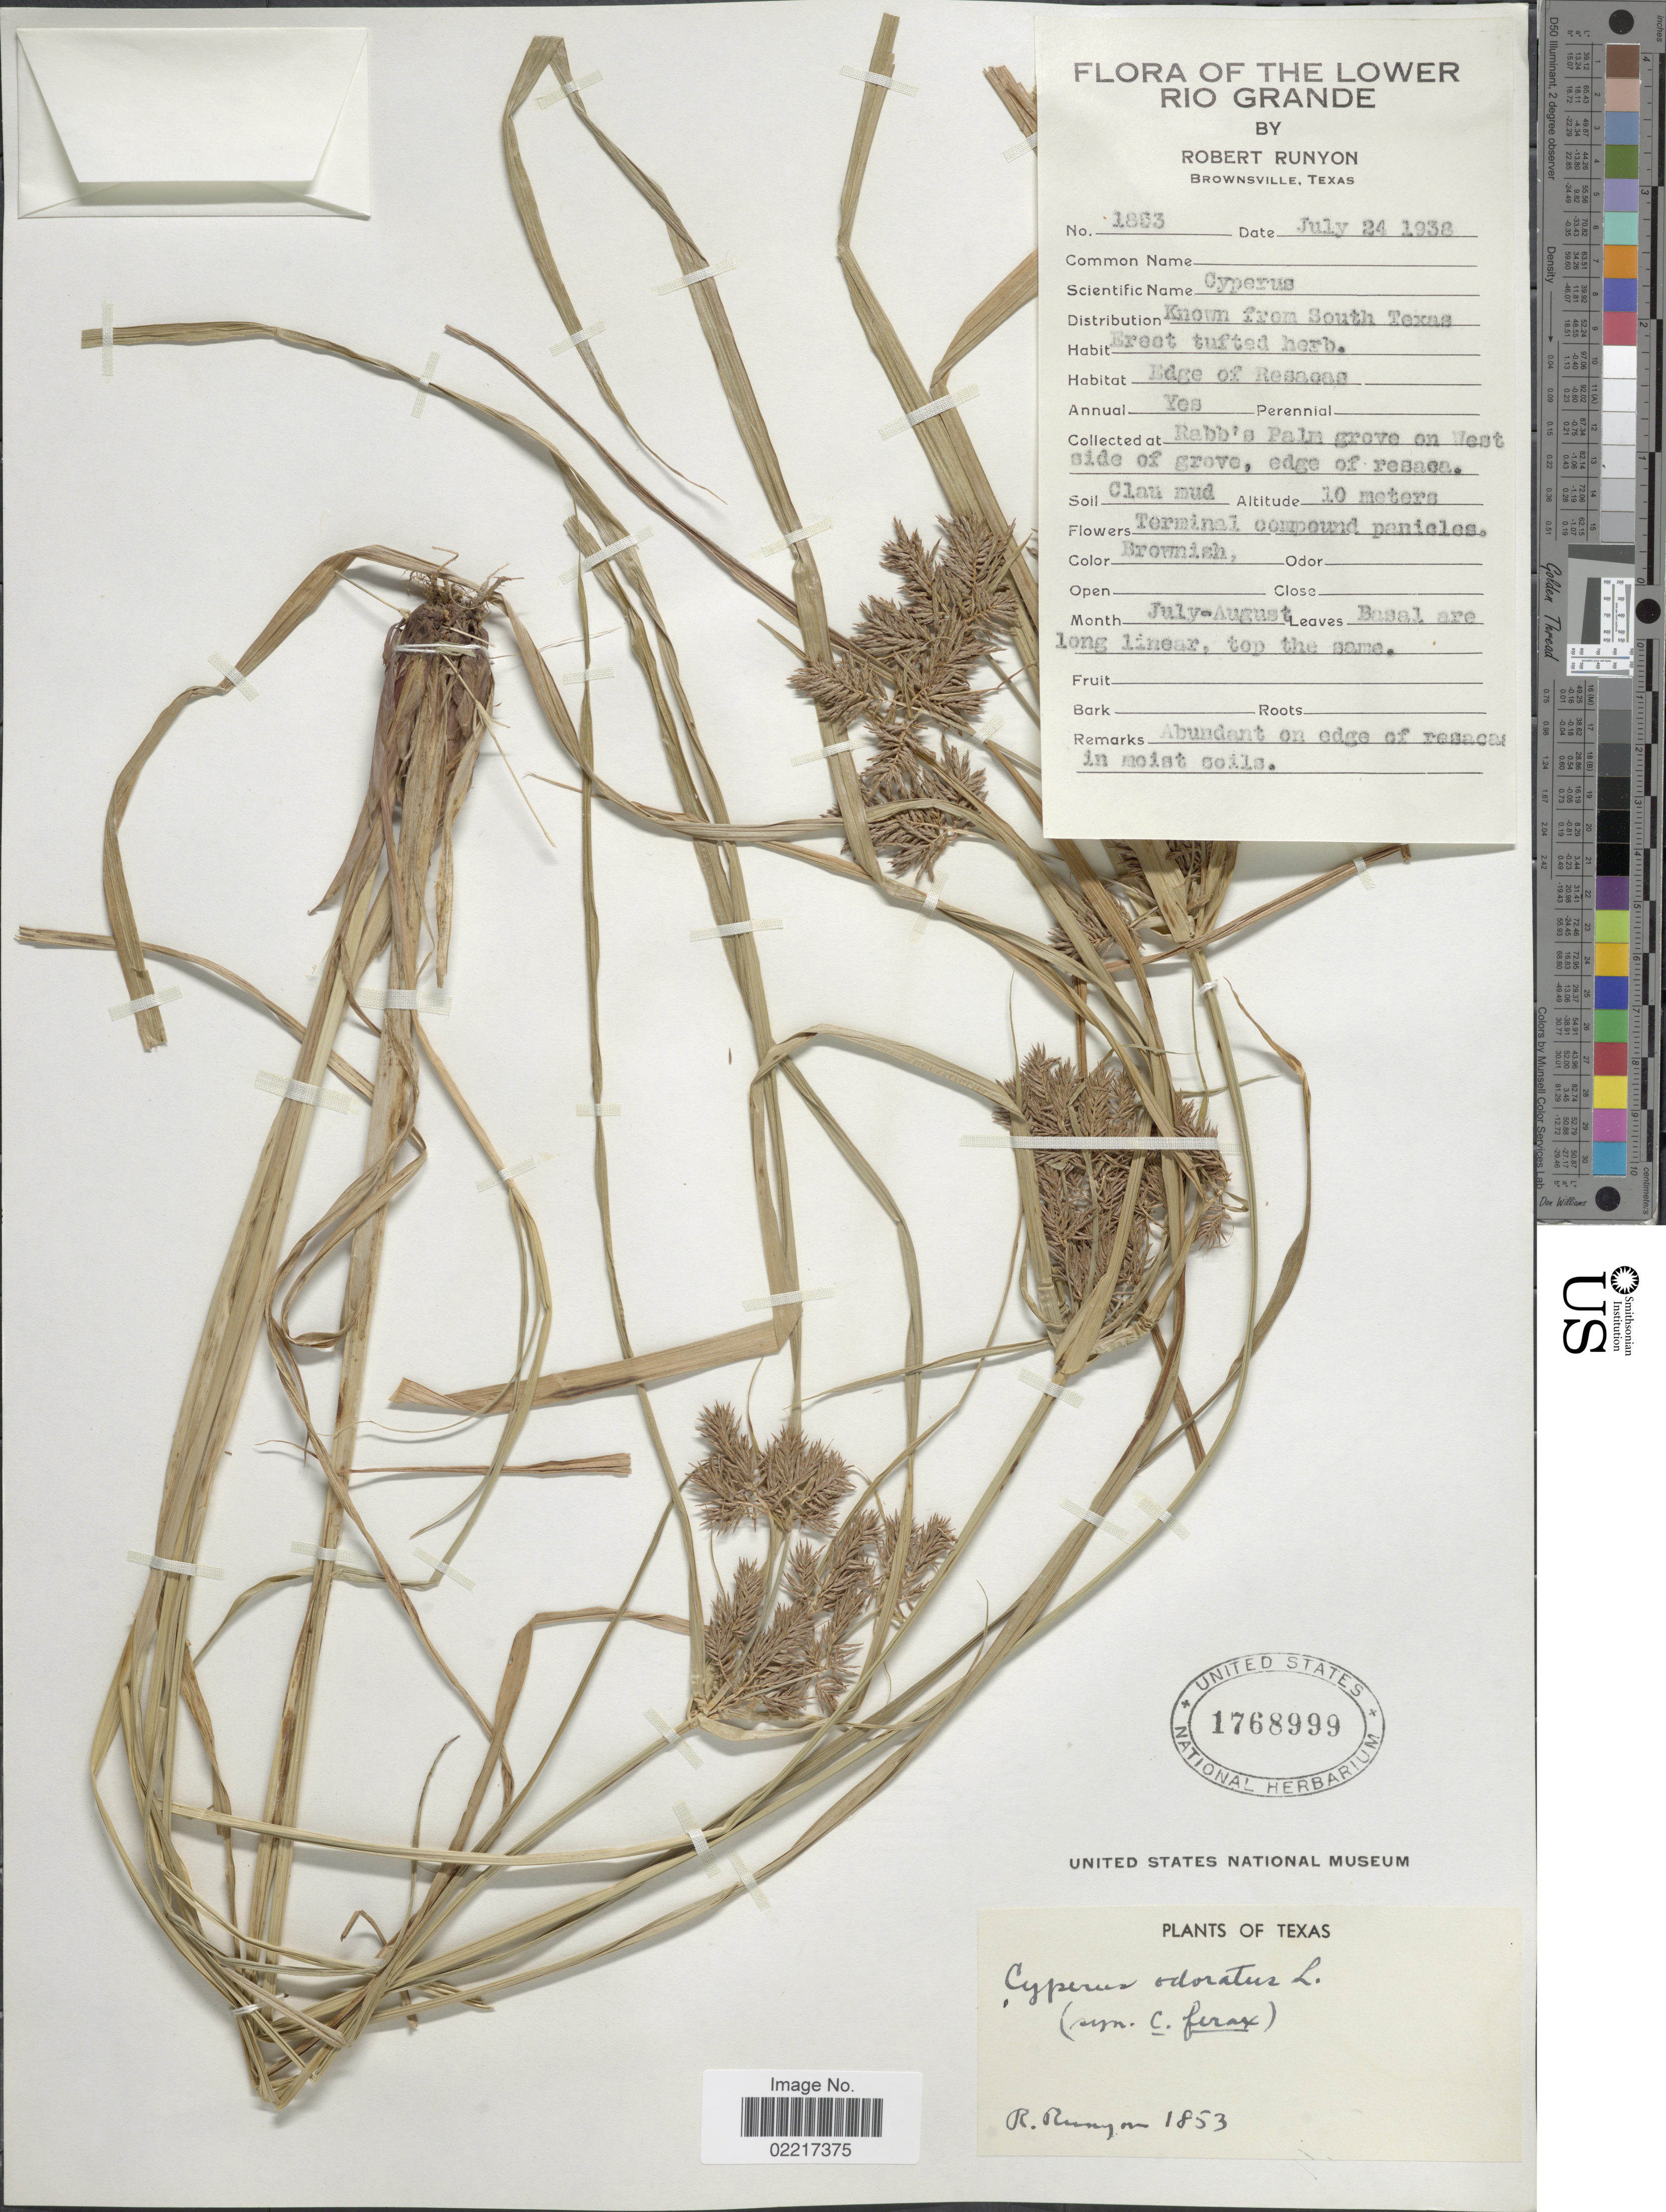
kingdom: Plantae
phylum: Tracheophyta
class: Liliopsida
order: Poales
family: Cyperaceae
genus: Cyperus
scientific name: Cyperus odoratus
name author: L.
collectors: R. Runyon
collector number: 1863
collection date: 1938-07-24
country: United States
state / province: Texas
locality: The Lower Rio Grande, Rabb's Palm grove on West side of grove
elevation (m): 10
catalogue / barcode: US 1768999